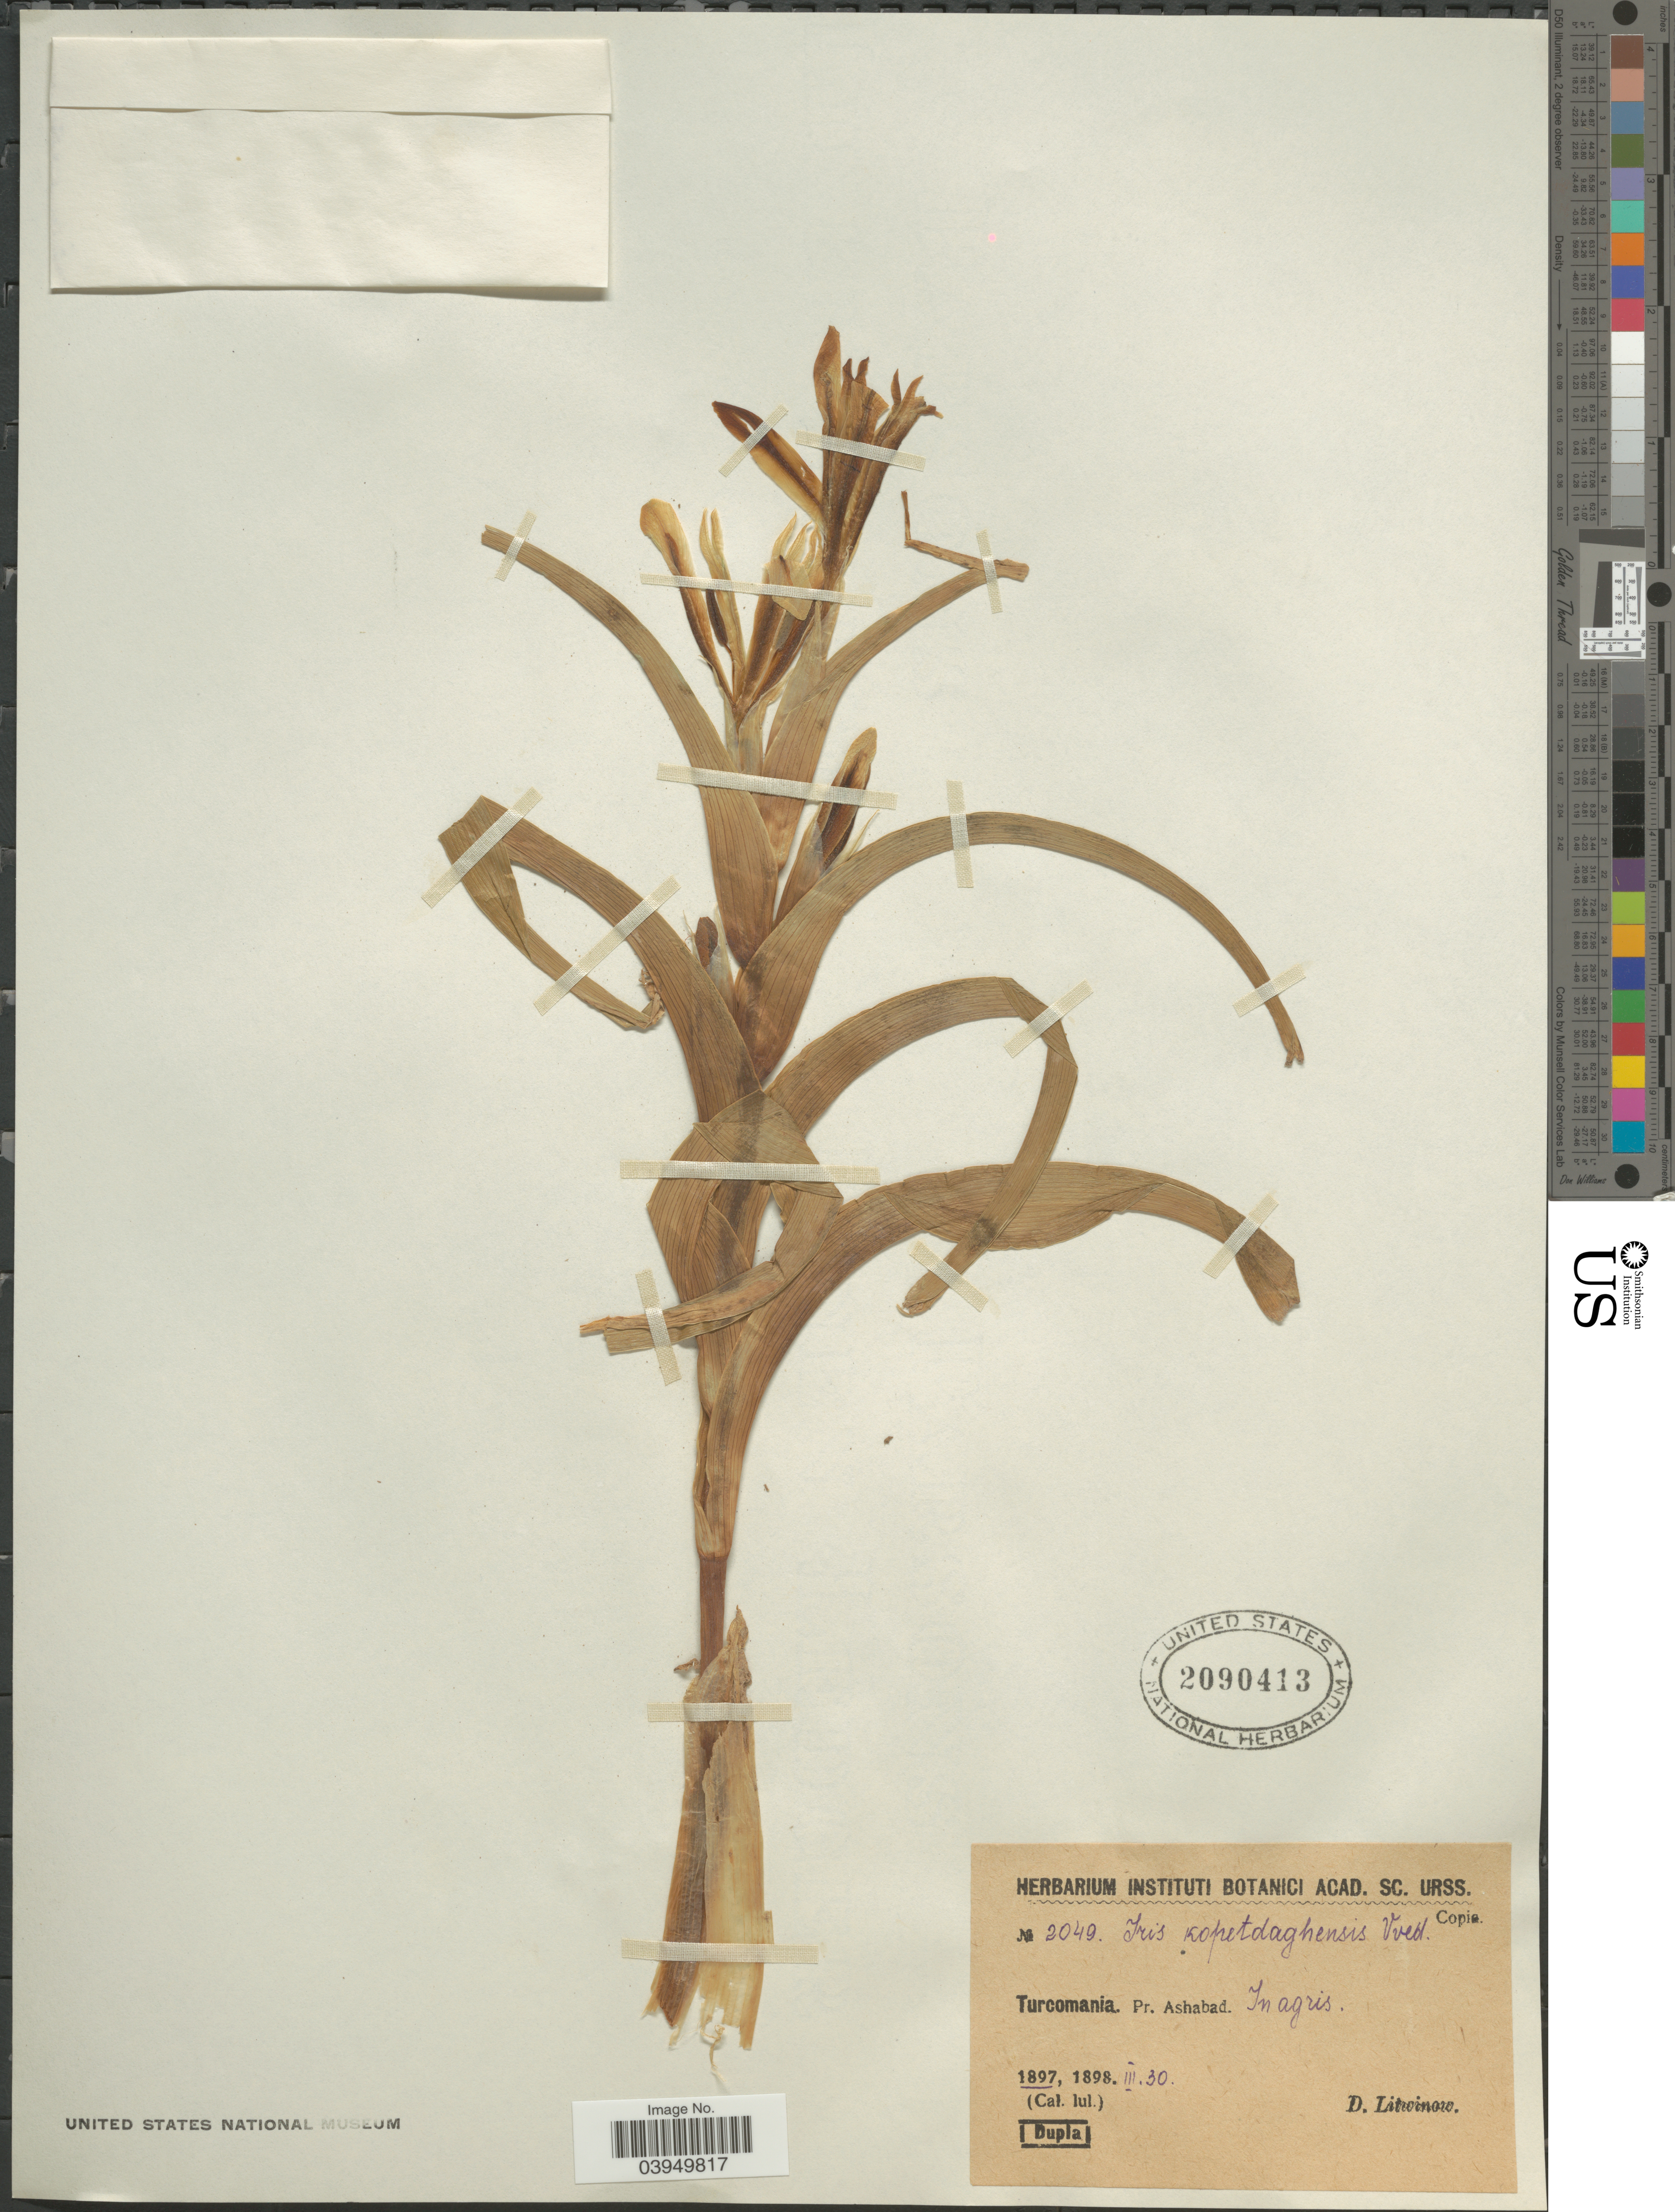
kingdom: Plantae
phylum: Tracheophyta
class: Liliopsida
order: Asparagales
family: Iridaceae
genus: Iris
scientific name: Iris kopetdagensis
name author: (Vved.) B. Mathew & Wendelbo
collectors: D. Litwinow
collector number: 2049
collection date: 1897-03-30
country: Turkmenistan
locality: Turcomania. Pr. Ashabad. In agris.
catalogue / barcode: US 2090413